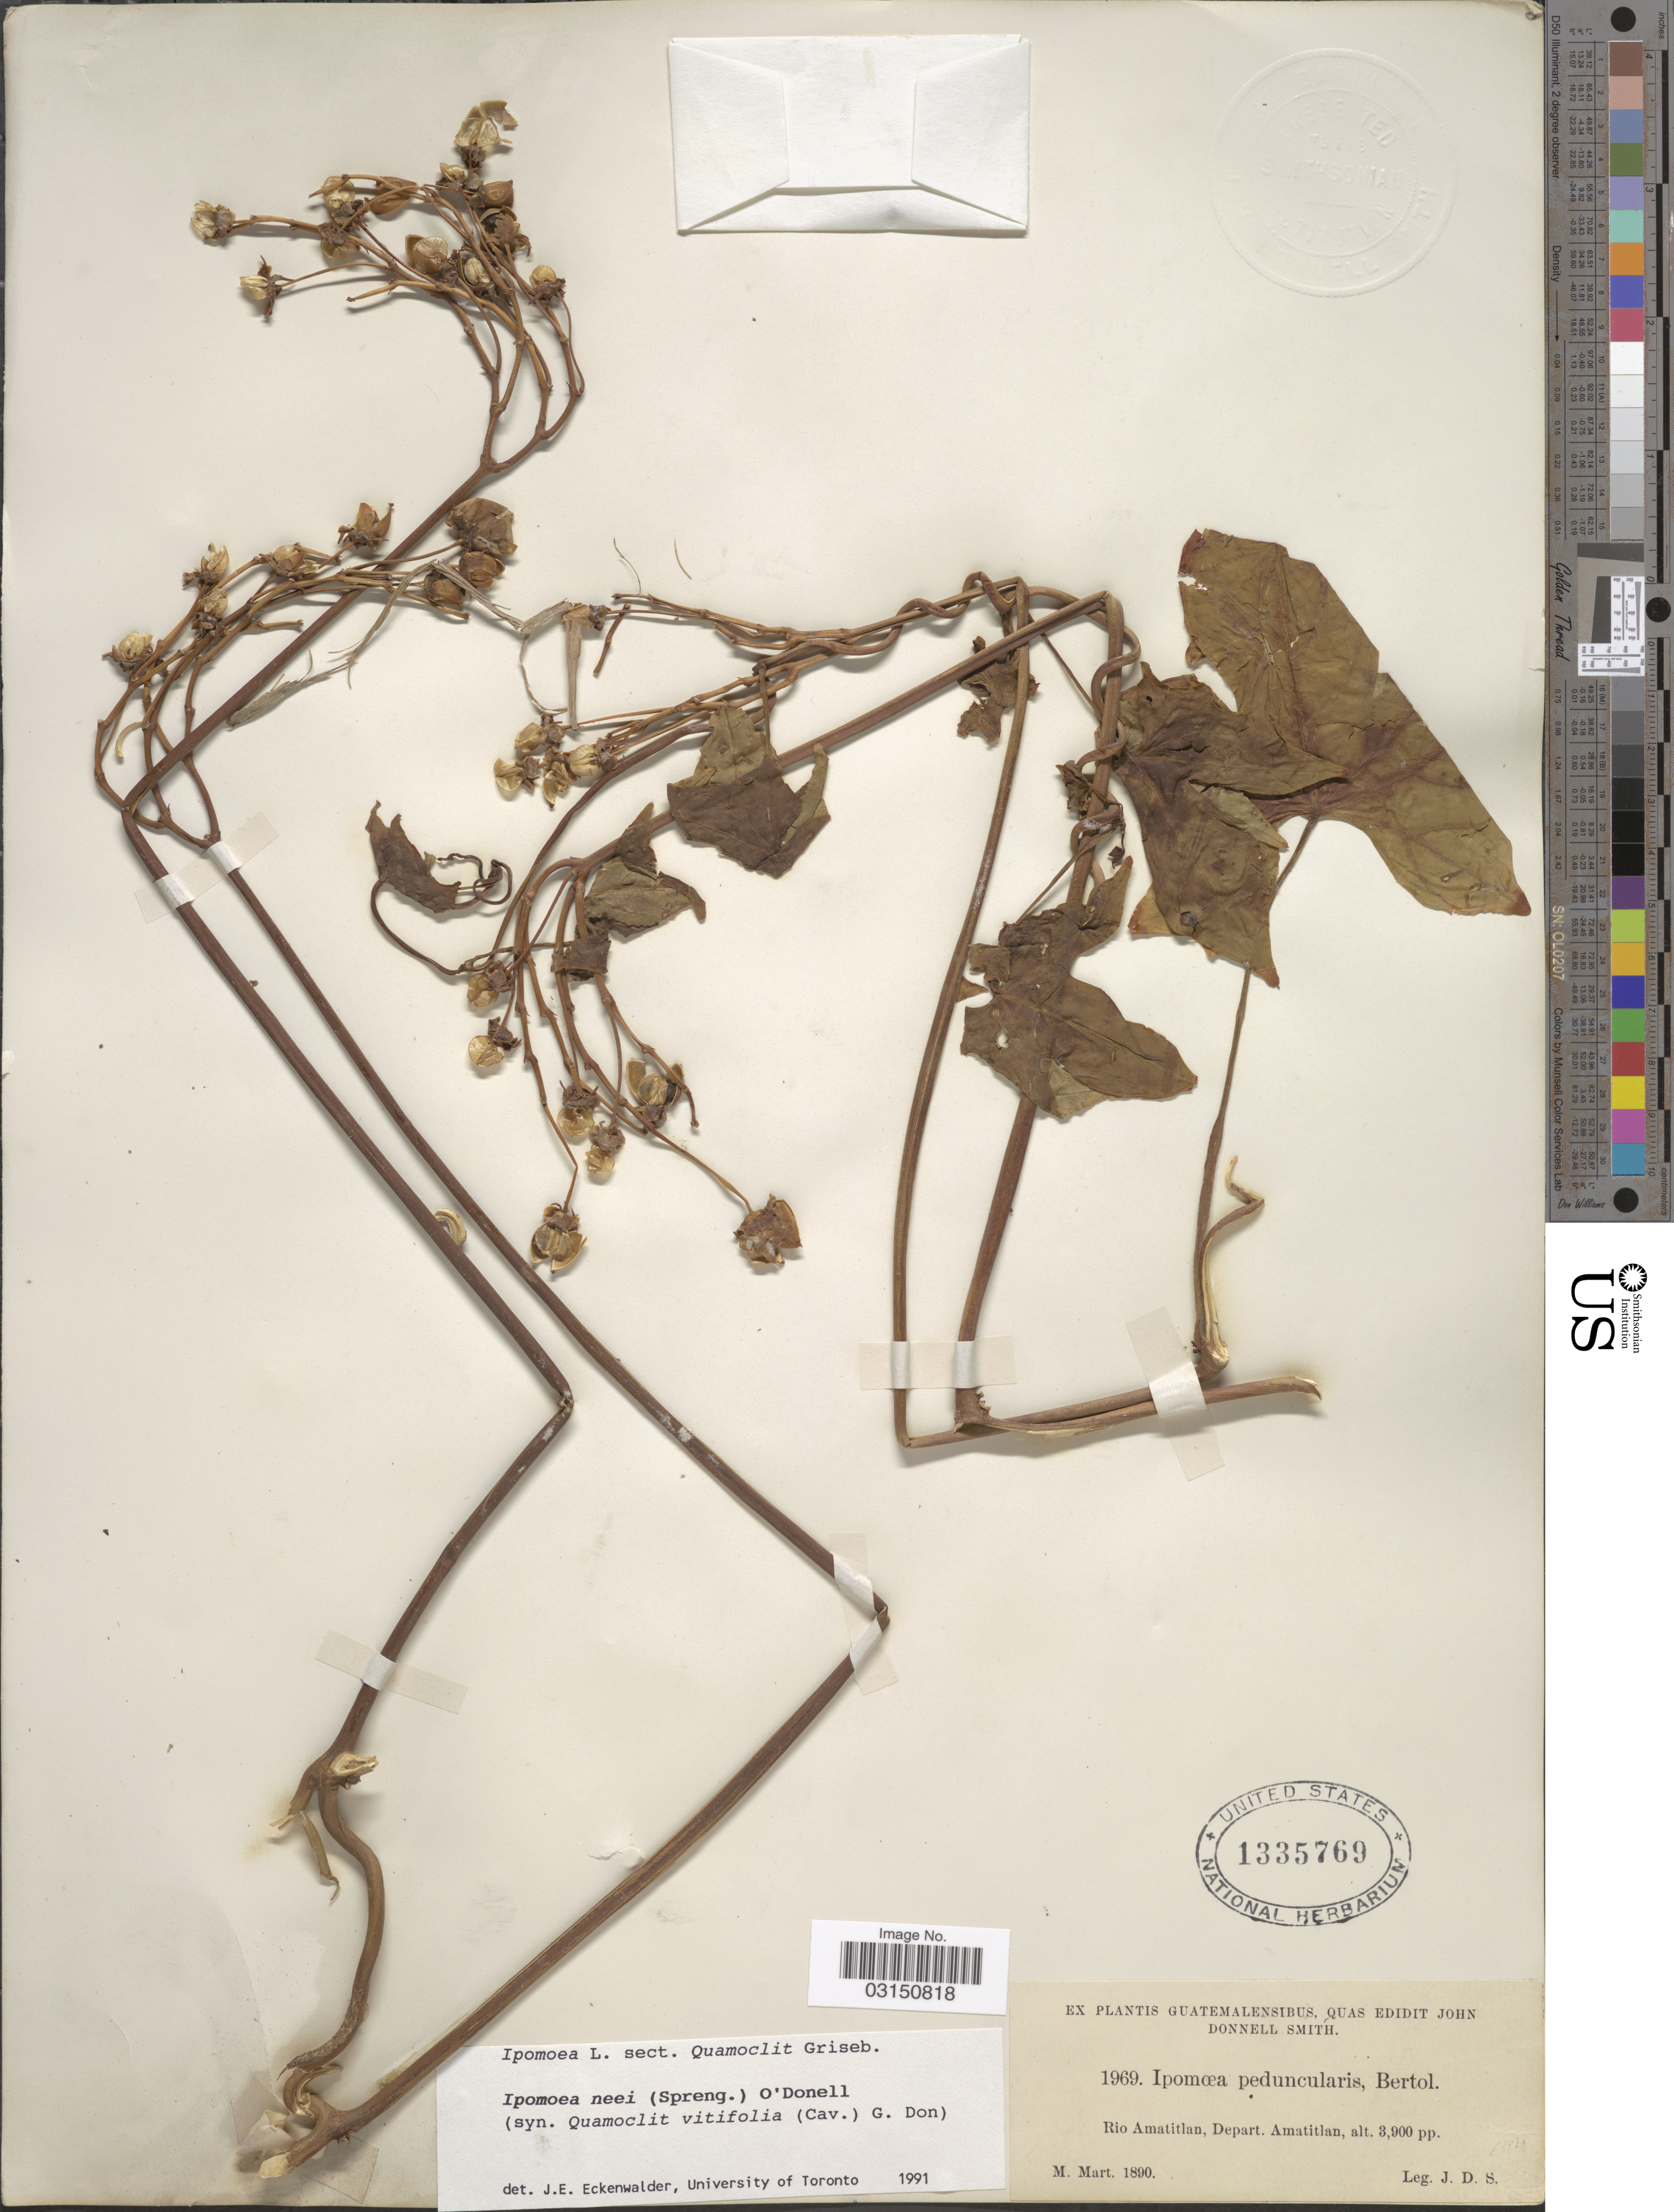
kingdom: Plantae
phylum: Tracheophyta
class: Magnoliopsida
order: Solanales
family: Convolvulaceae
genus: Ipomoea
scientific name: Ipomoea neei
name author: (Spreng.) O'Donell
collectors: J. Donnell Smith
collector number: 1969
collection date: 1890-03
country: Guatemala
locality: Rio Amatitlan, Depart. Amatitlan.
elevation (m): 1189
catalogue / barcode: US 1335769